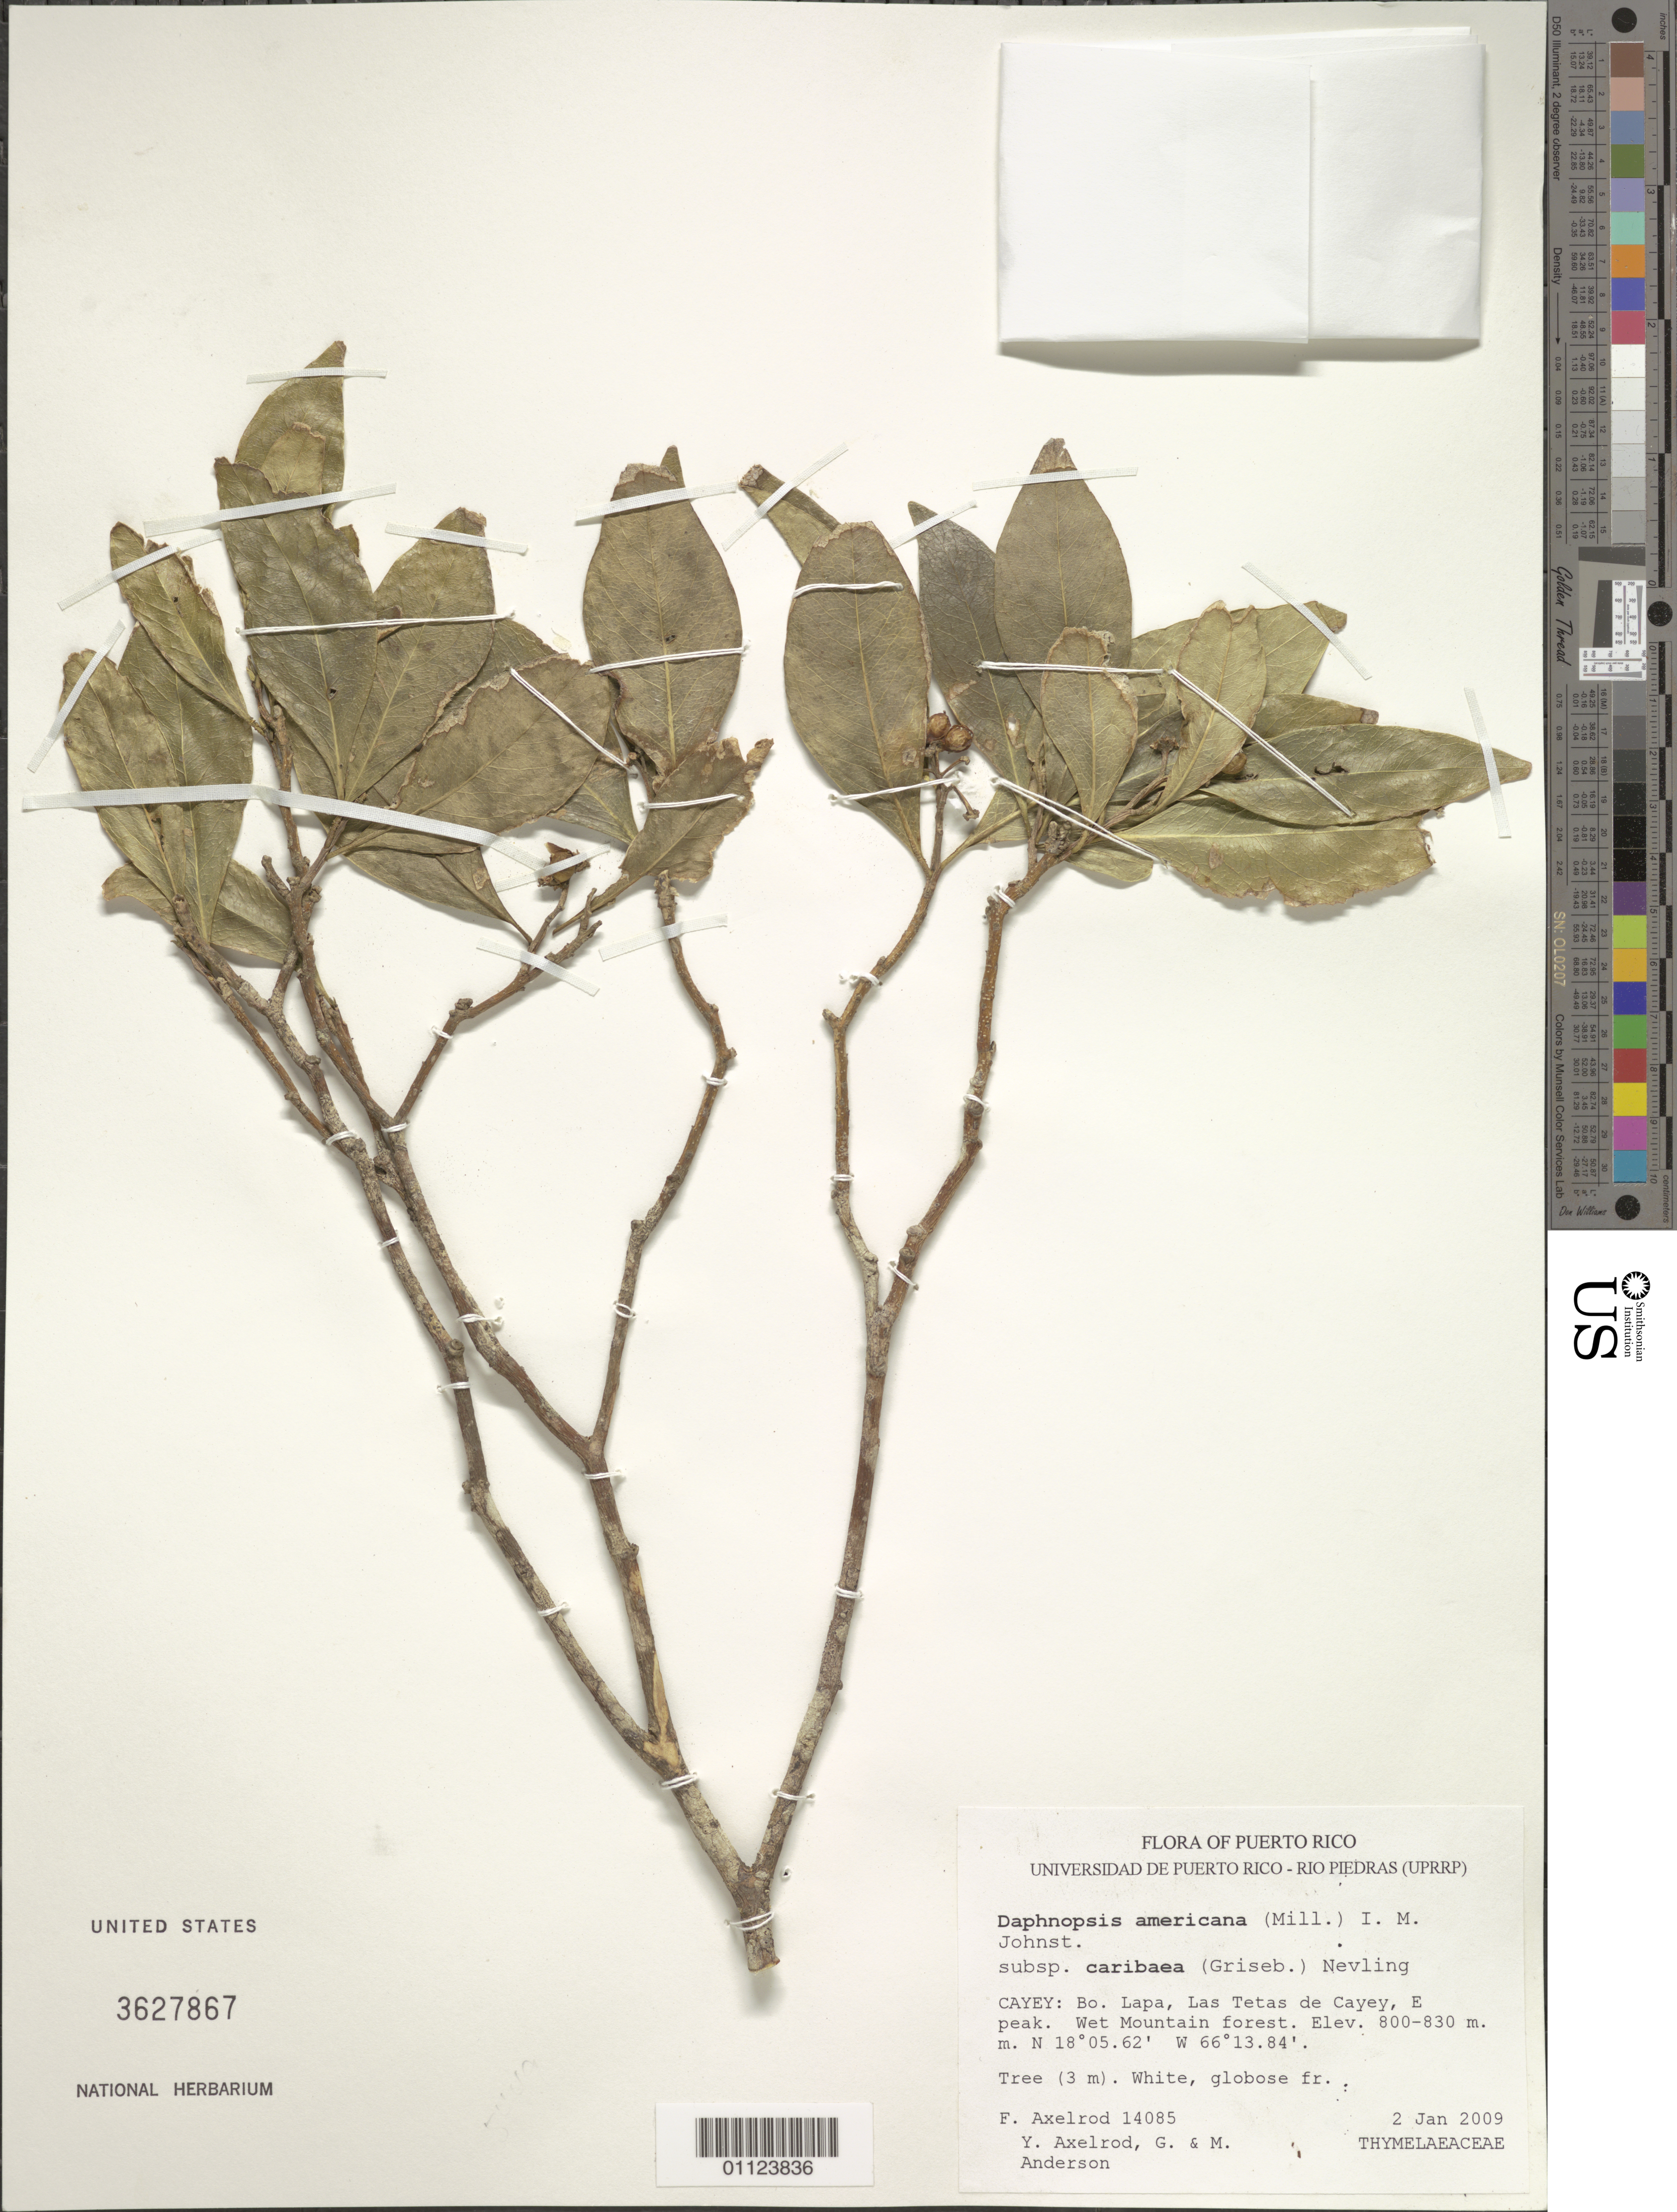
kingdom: Plantae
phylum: Tracheophyta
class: Magnoliopsida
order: Malvales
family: Thymelaeaceae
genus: Daphnopsis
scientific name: Daphnopsis americana subsp. caribaea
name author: (Griseb.) Nevling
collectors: F. S. Axelrod, Y. Axelrod, G. Anderson & M. Anderson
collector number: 14085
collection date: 2009-01-02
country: Puerto Rico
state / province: Cayey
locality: Bo. Lapa, Las Tetas de Cayey, E peak.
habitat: Wet mountain forest.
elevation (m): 800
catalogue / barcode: US 3627867